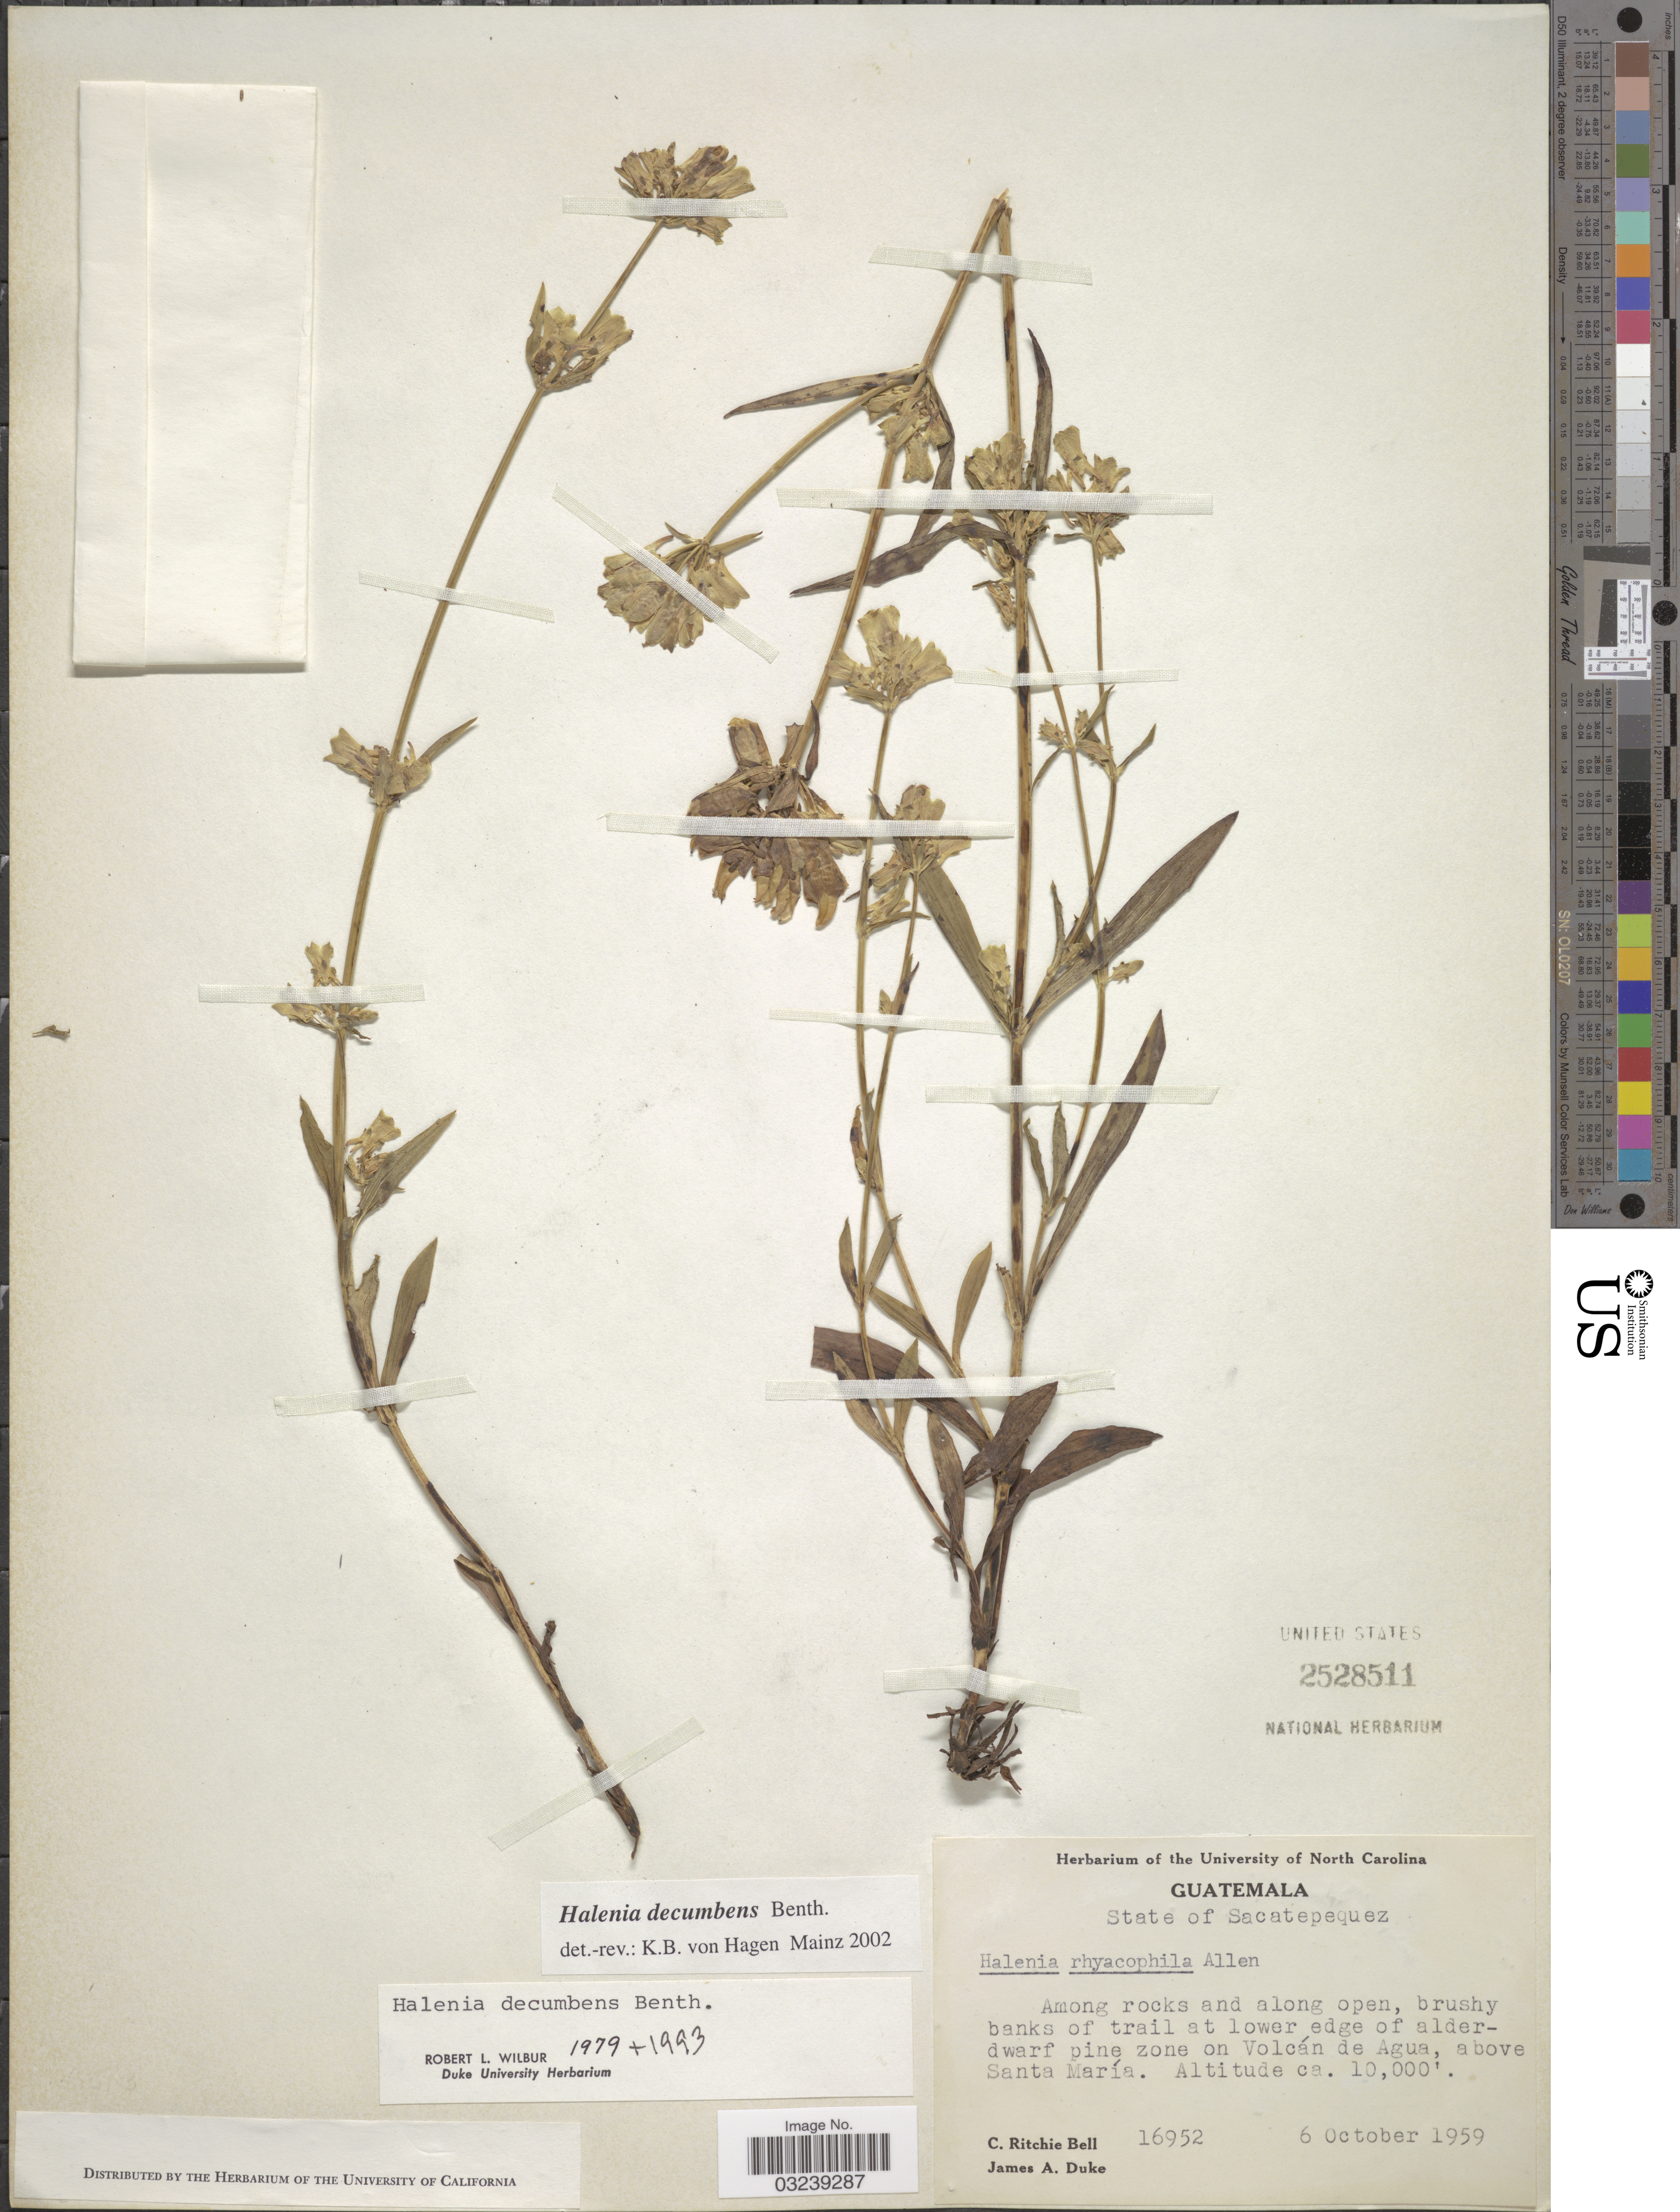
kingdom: Plantae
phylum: Tracheophyta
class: Magnoliopsida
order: Gentianales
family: Gentianaceae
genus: Halenia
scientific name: Halenia decumbens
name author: Benth.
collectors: C. R. Bell & J. A. Duke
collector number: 16952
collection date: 1959-10-06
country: Guatemala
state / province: Sacatepéquez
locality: Among rocks and along open, brushy banks of trail at lower edge of alder-dwarf pine zone on Volcán de Agua, above Santa María.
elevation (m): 3048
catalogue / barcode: US 2528511